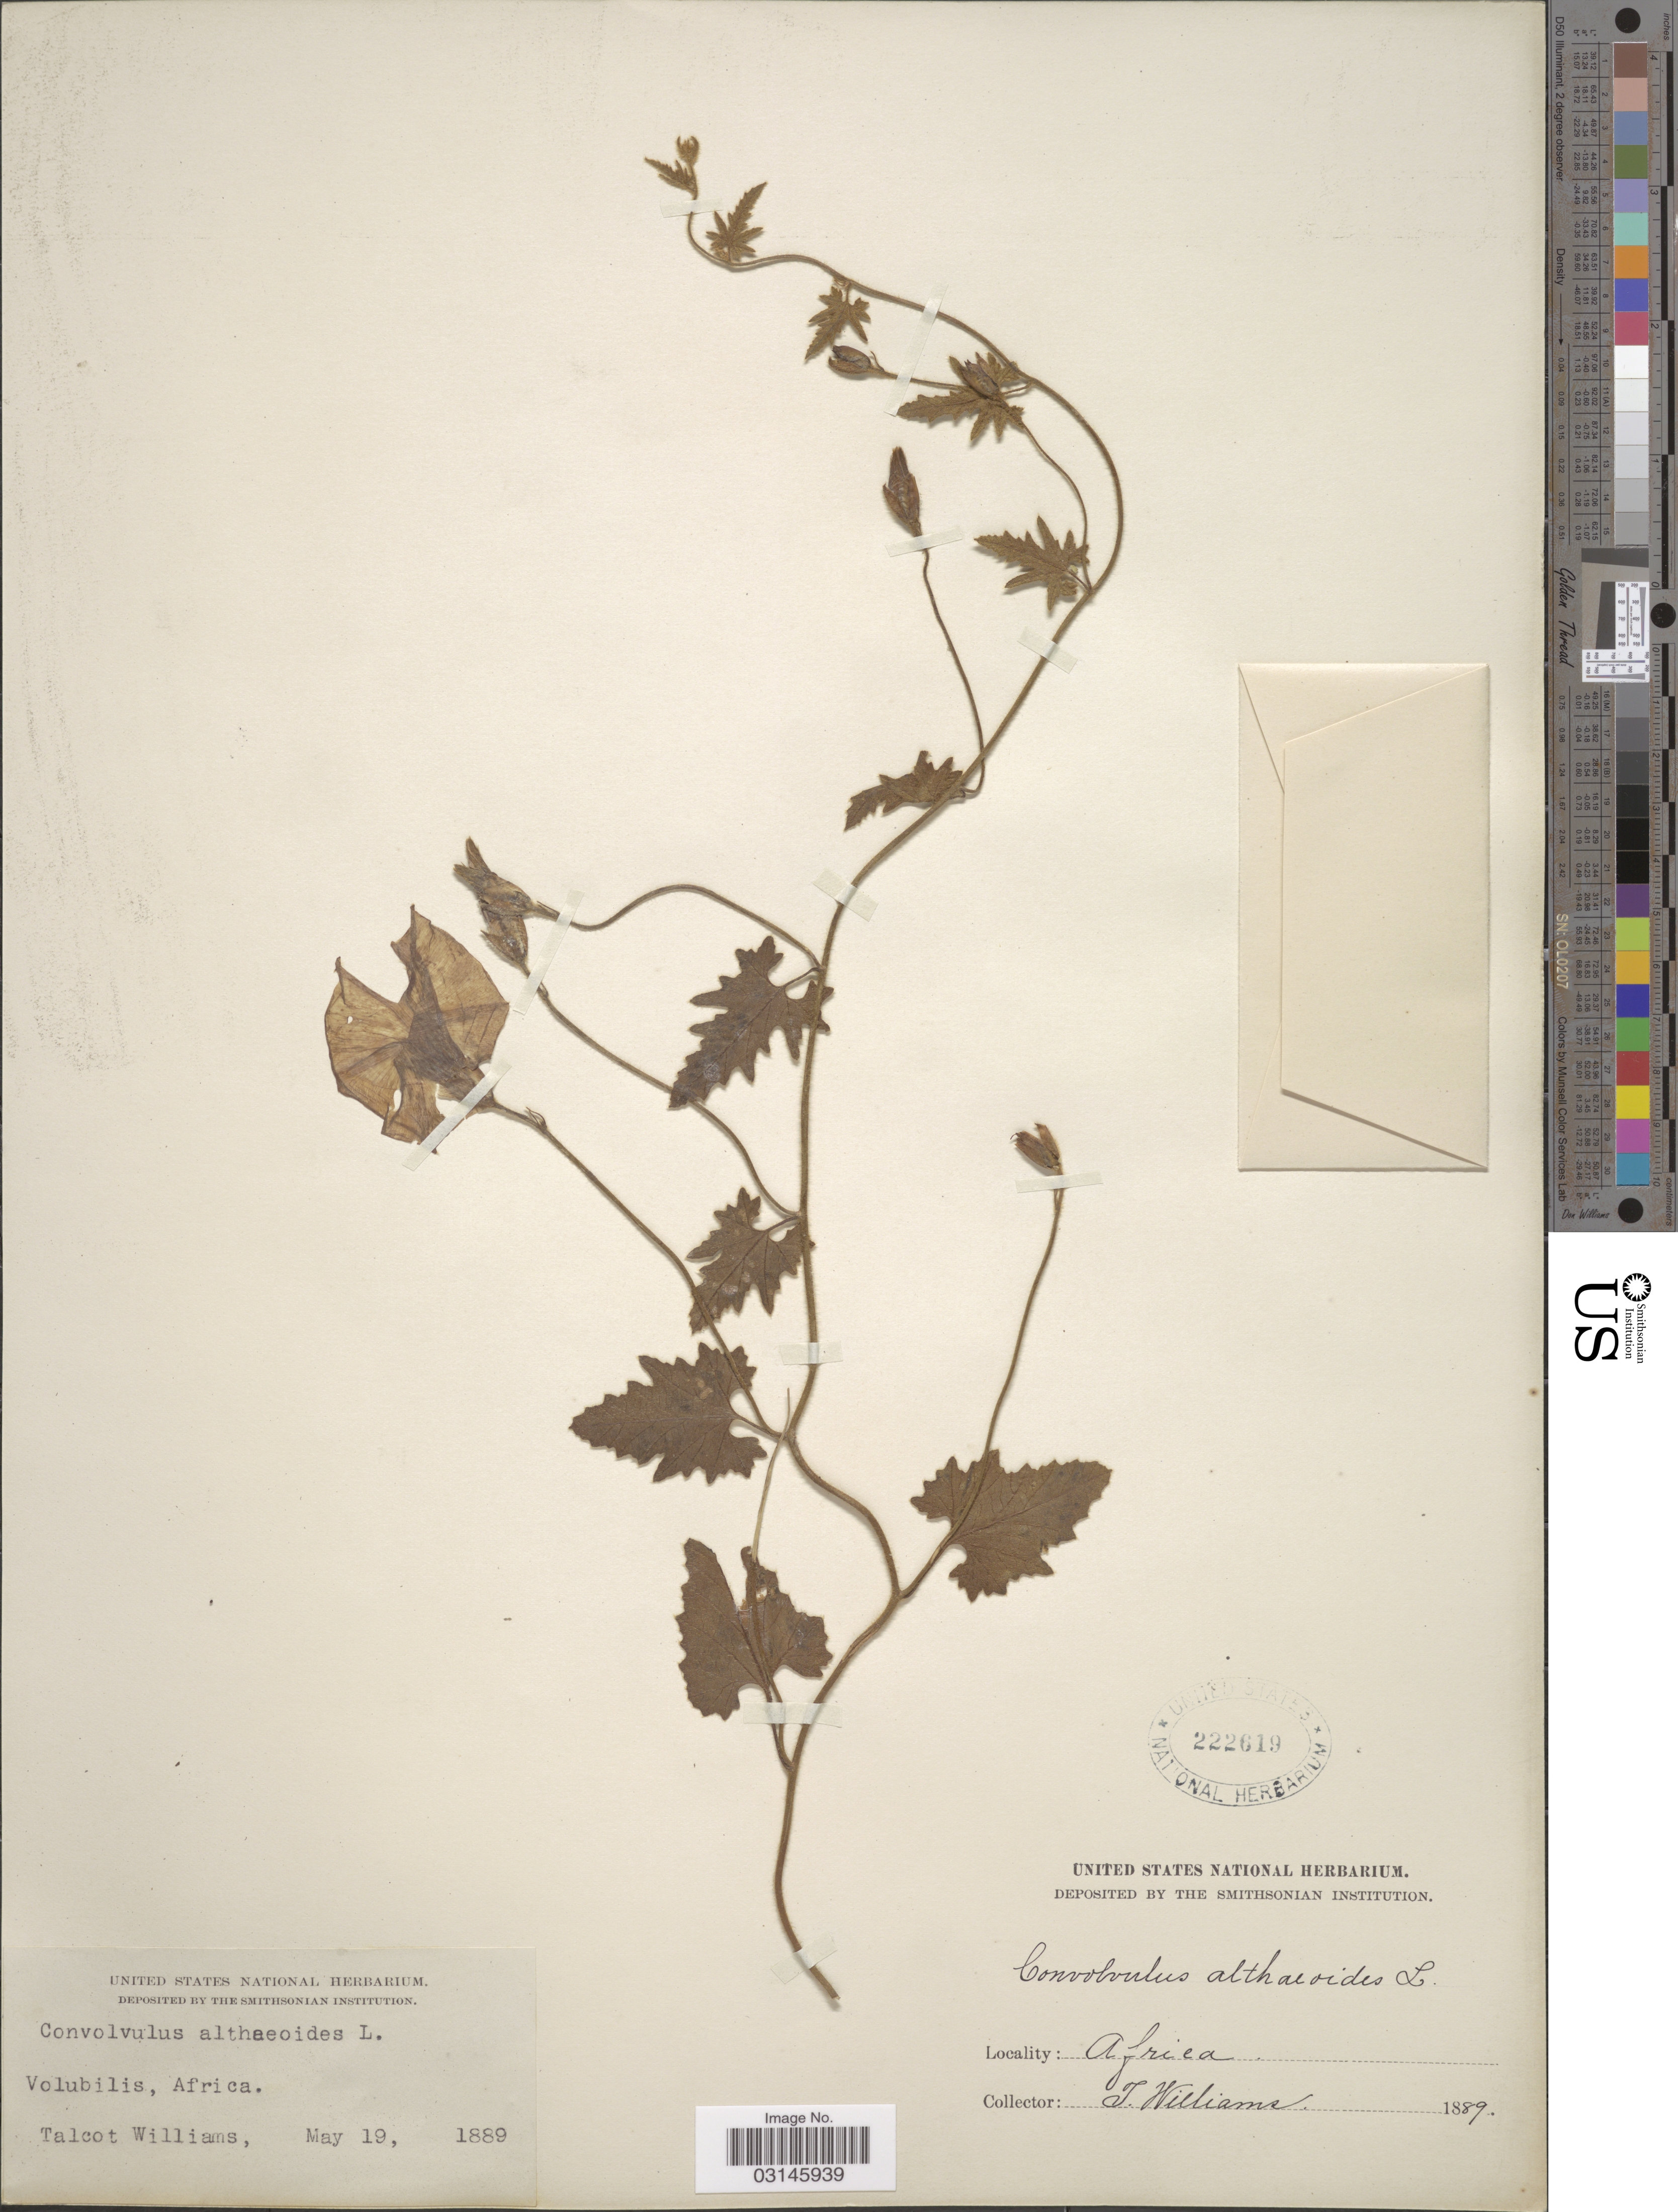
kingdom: Plantae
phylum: Tracheophyta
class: Magnoliopsida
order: Solanales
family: Convolvulaceae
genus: Convolvulus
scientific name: Convolvulus althaeoides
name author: L.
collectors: T. Williams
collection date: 1889-05-19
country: Morocco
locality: Africa, Volubilis.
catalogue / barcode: US 222619